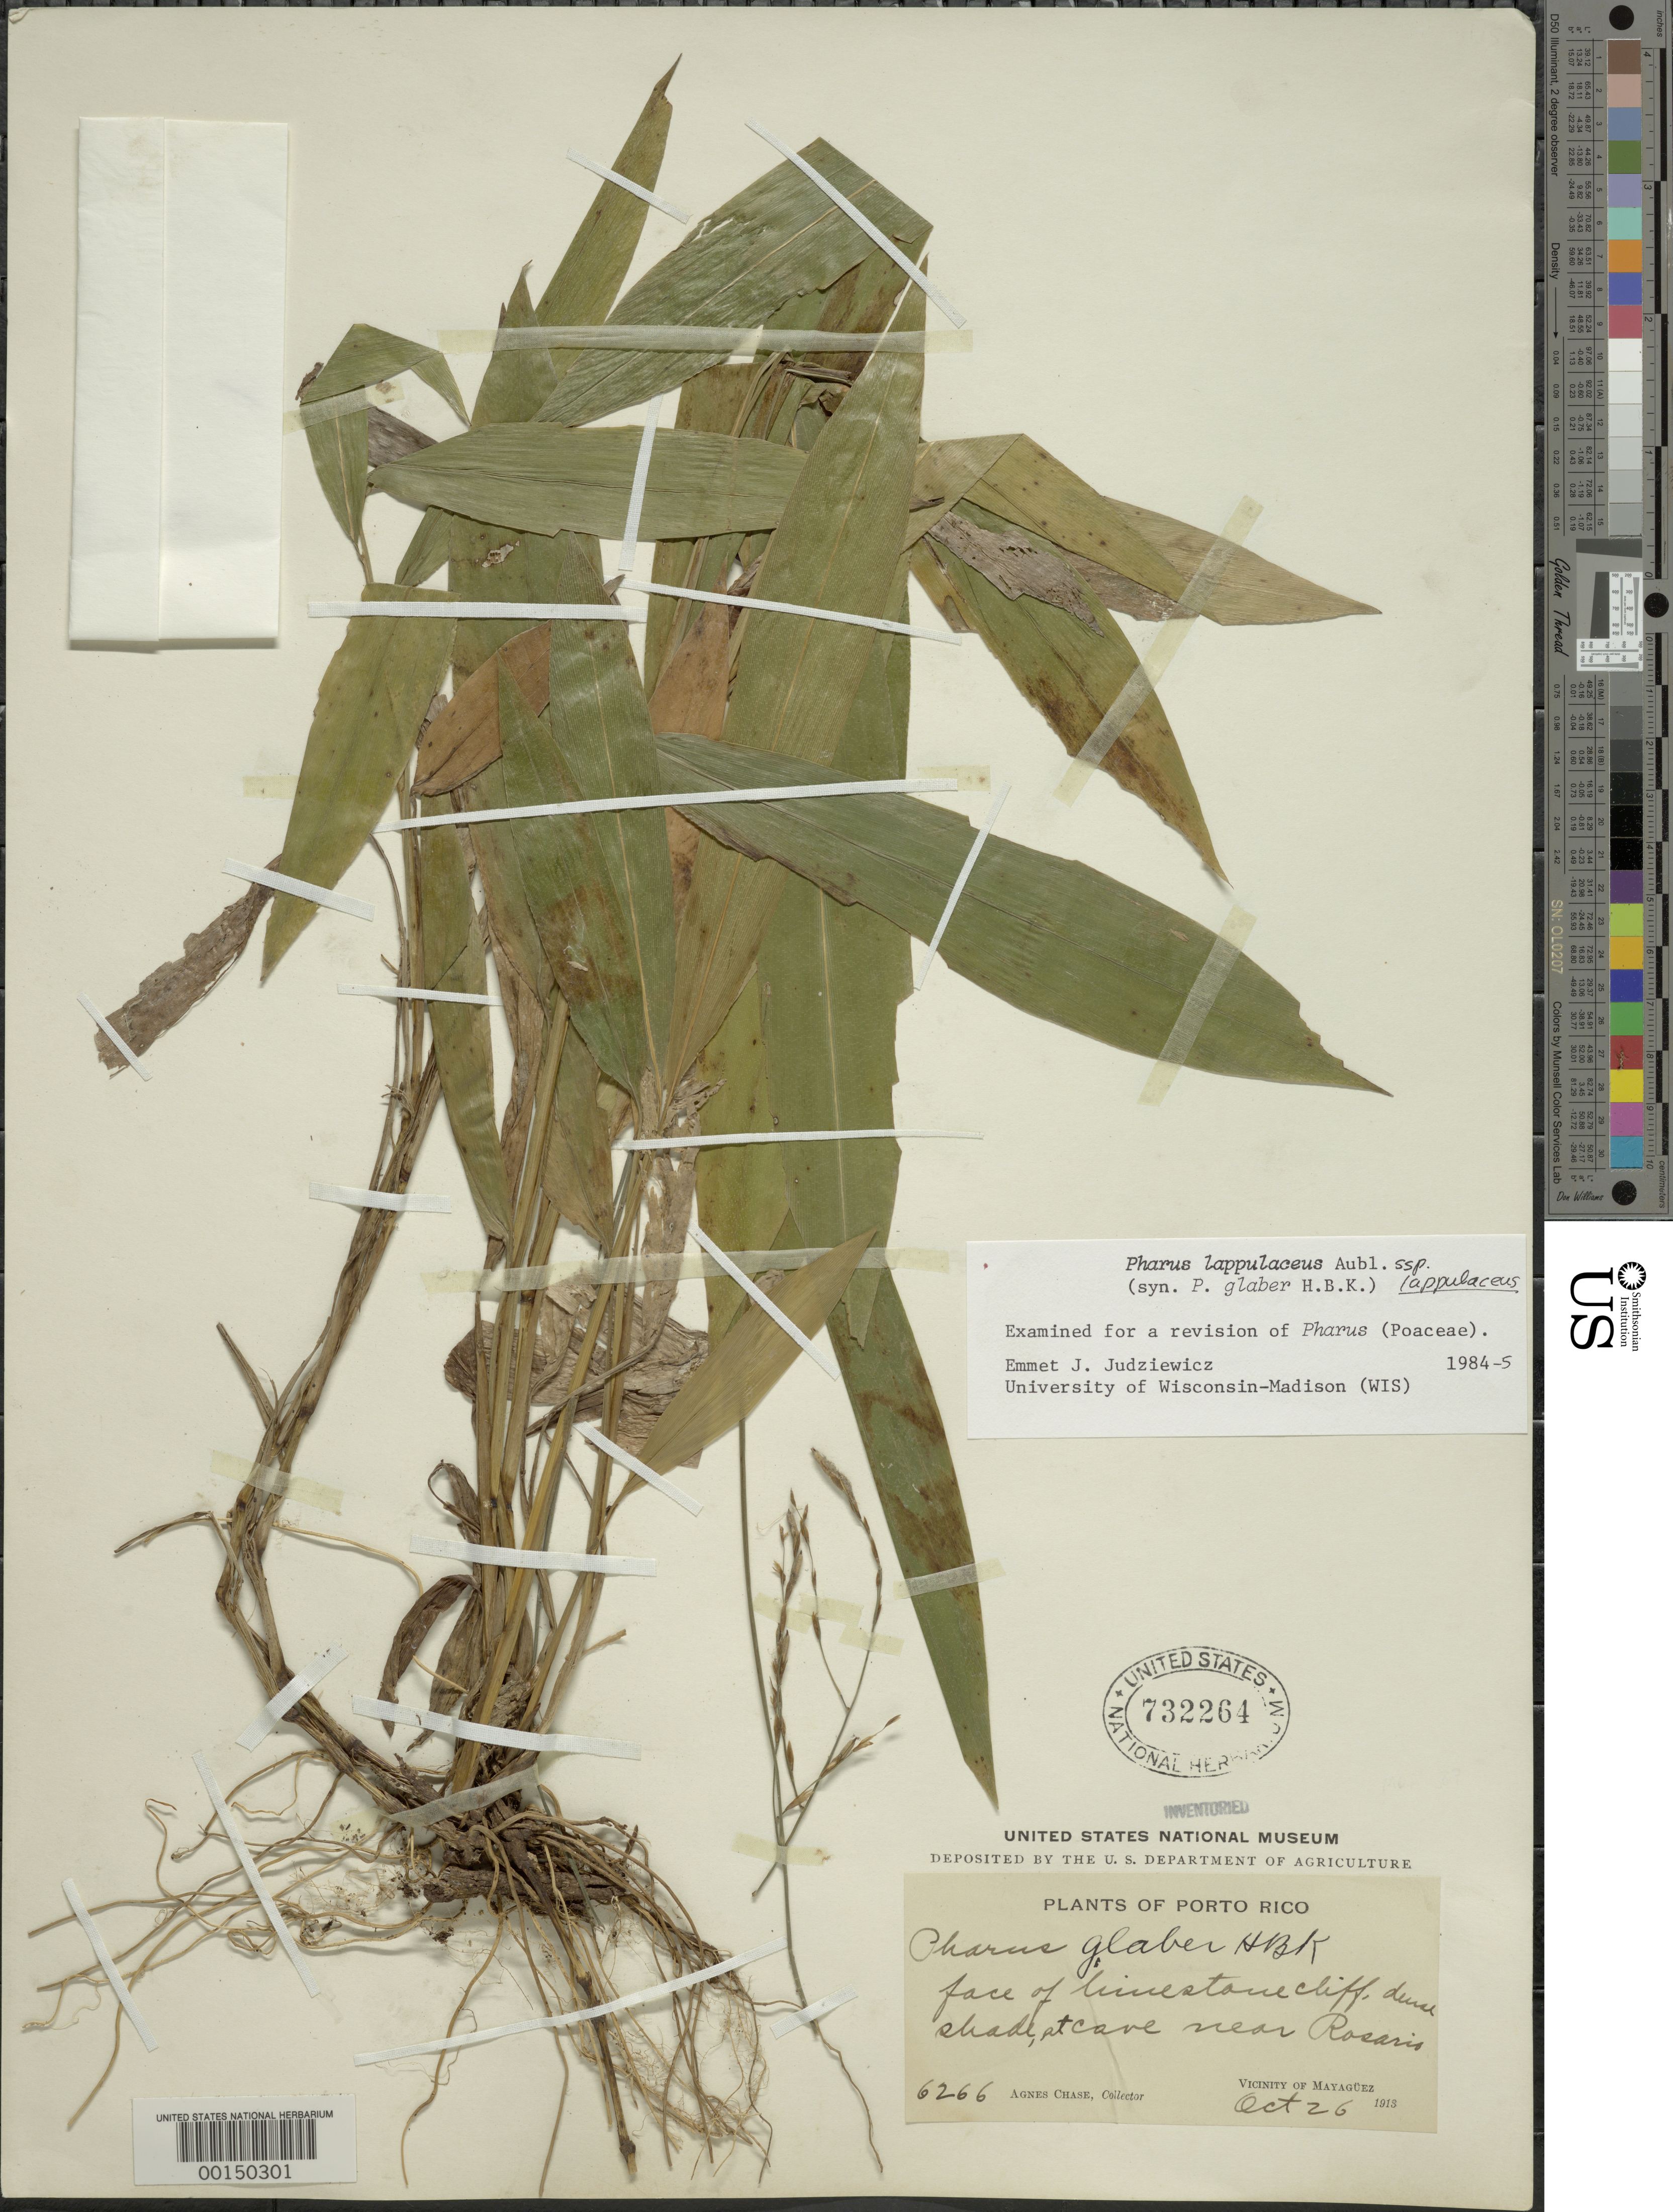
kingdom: Plantae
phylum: Tracheophyta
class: Liliopsida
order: Poales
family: Poaceae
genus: Pharus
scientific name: Pharus lappulaceus subsp. lappulaceus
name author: Aubl.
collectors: A. Chase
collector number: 6266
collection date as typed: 26 Oct 1913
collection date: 1913-10-26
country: Puerto Rico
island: Greater Antilles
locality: Mayaguez, rosario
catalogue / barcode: US 732264